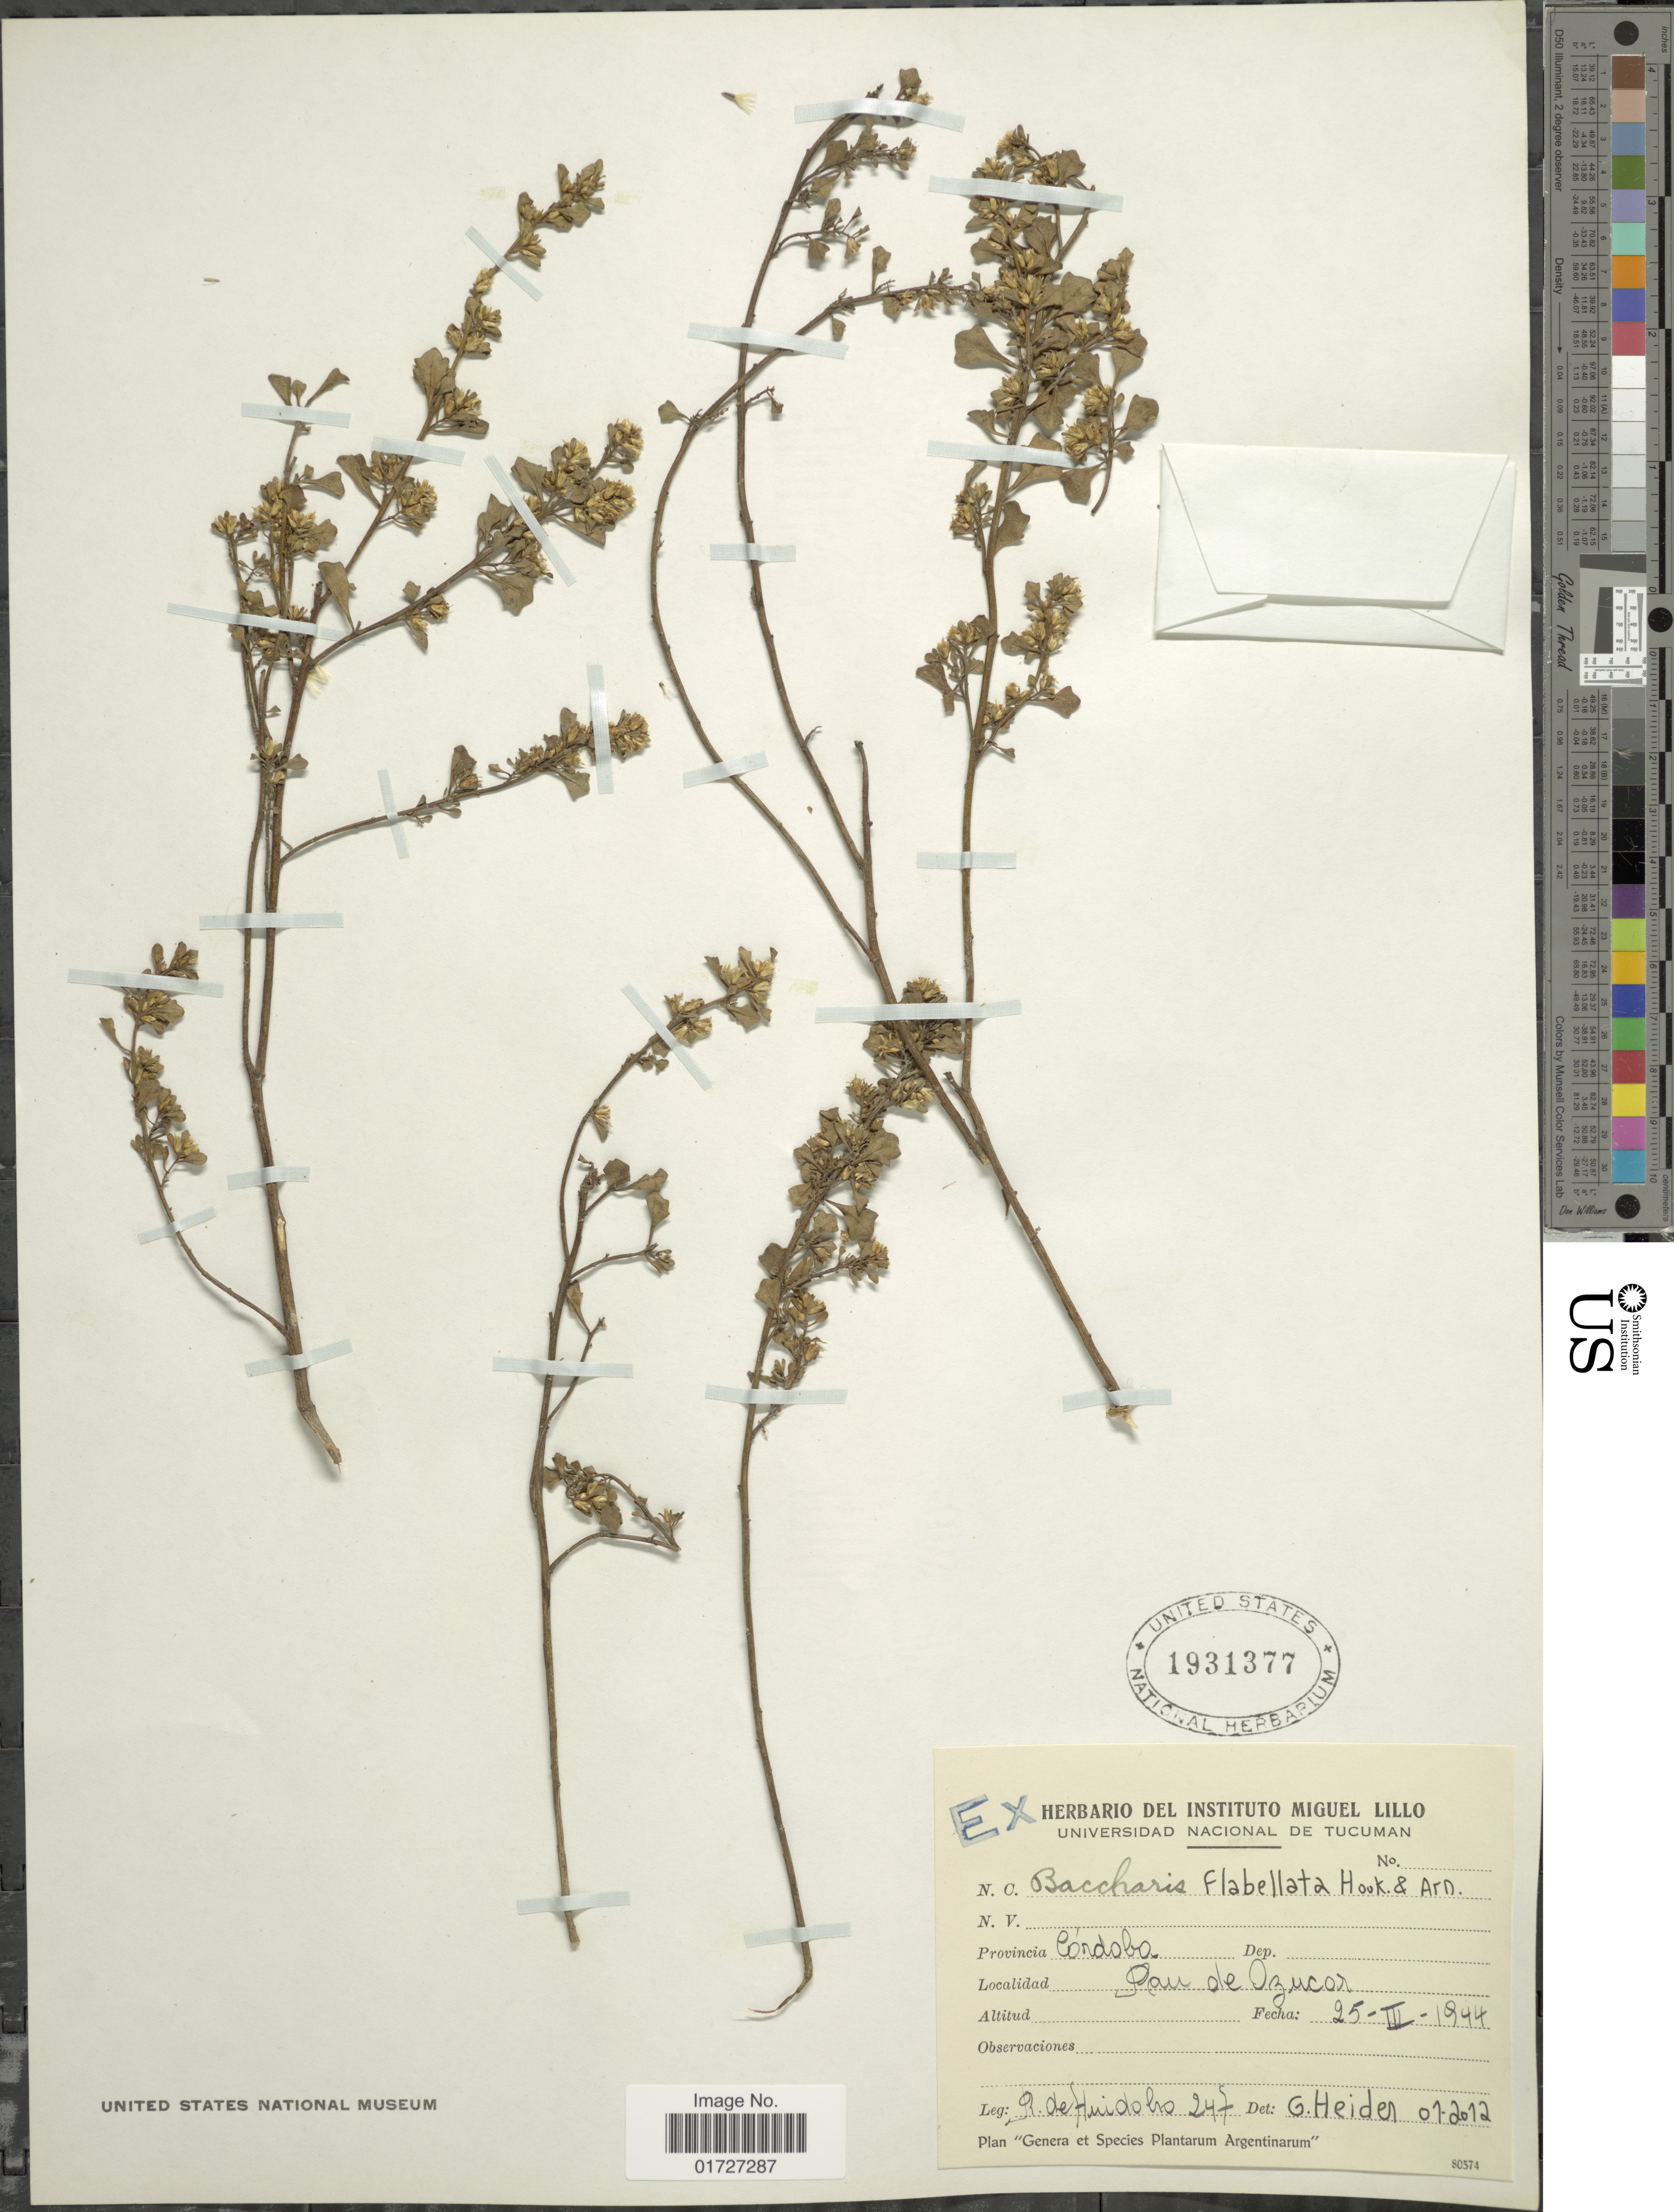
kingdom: Plantae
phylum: Tracheophyta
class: Magnoliopsida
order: Asterales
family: Asteraceae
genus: Baccharis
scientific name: Baccharis flabellata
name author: Hook. & Arn.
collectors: A. M. R. Huidobro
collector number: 247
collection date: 1944-03-25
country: Argentina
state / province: Cordoba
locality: Pan de Azucar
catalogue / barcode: US 1931377